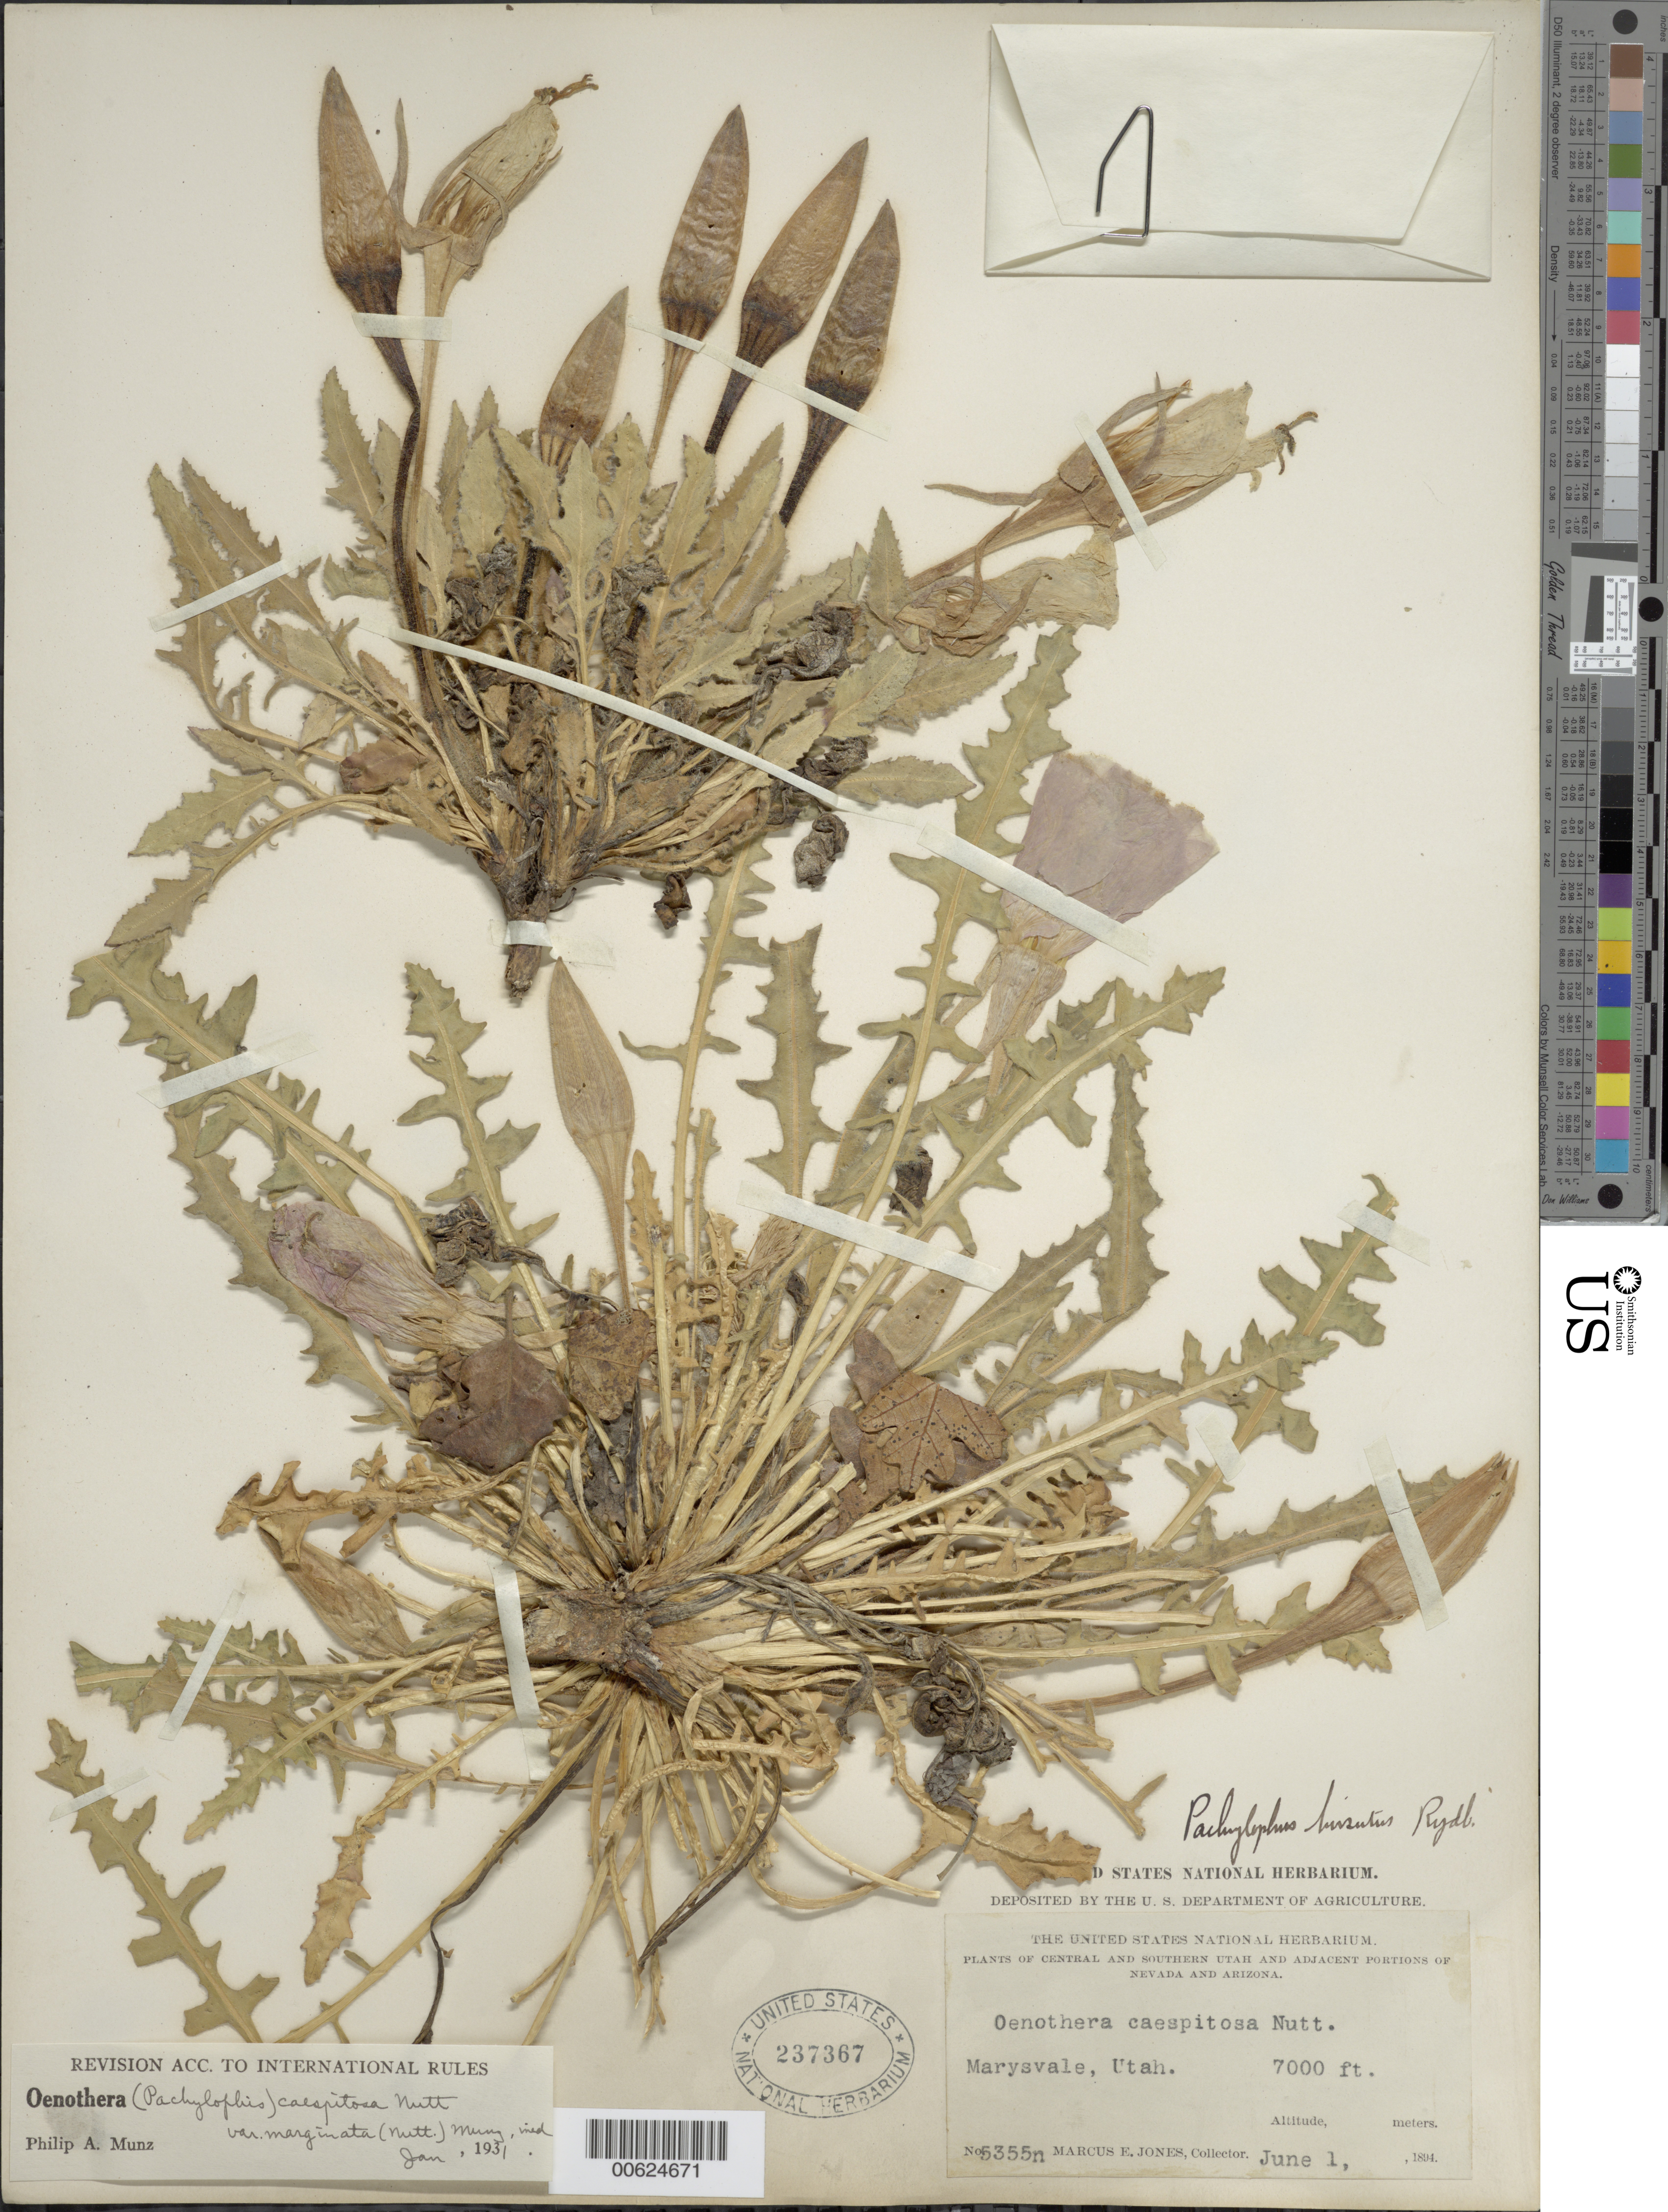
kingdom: Plantae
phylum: Tracheophyta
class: Magnoliopsida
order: Myrtales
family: Onagraceae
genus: Oenothera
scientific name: Oenothera cespitosa subsp. marginata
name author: (Nutt. ex Hook. & Arn.) Munz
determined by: Munz, Philip A.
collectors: M. E. Jones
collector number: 5355n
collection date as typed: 01 Jun 1894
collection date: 1894-06-01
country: United States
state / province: Utah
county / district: Piute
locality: Marysvale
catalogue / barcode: US 237367